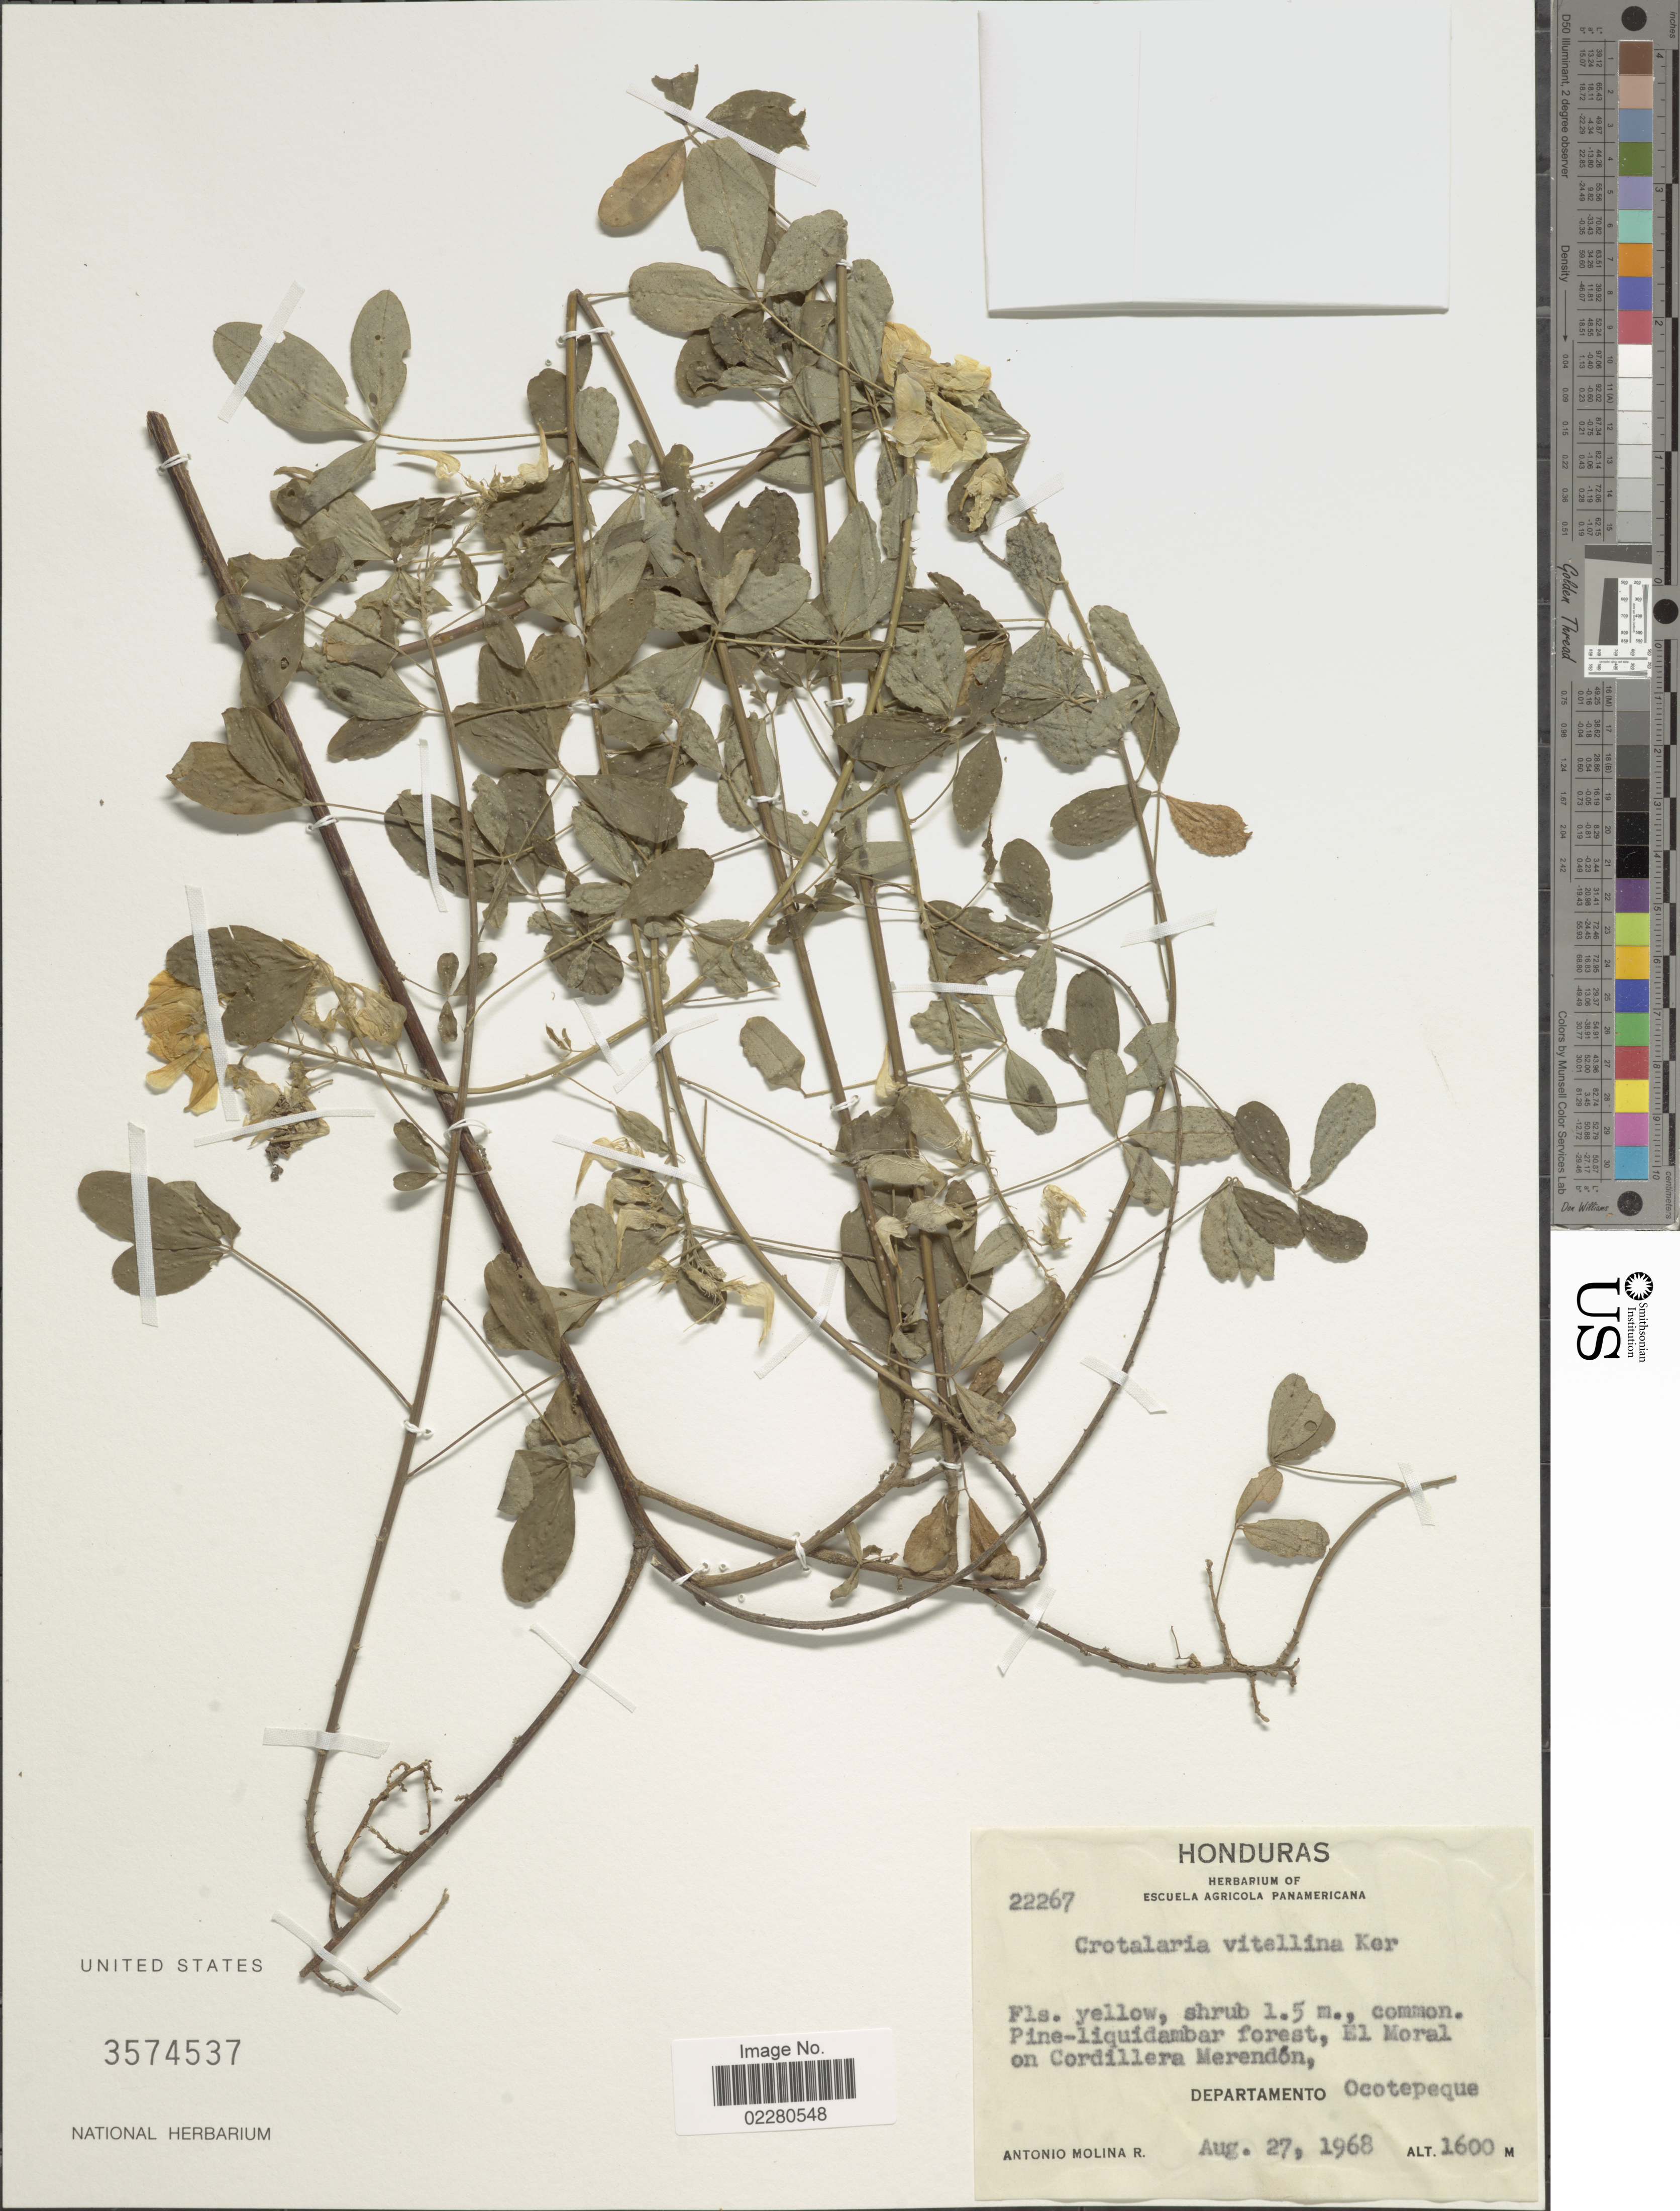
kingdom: Plantae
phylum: Tracheophyta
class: Magnoliopsida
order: Fabales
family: Fabaceae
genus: Crotalaria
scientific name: Crotalaria vitellina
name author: Ker Gawl.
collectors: A. Molina R.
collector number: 22267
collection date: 1968-08-27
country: Honduras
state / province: Ocotepeque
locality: Pine-liquidambar forest, El Moral on Cordillera Merendón, Departamento Ocotepeque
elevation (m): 1600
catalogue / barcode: US 3574537